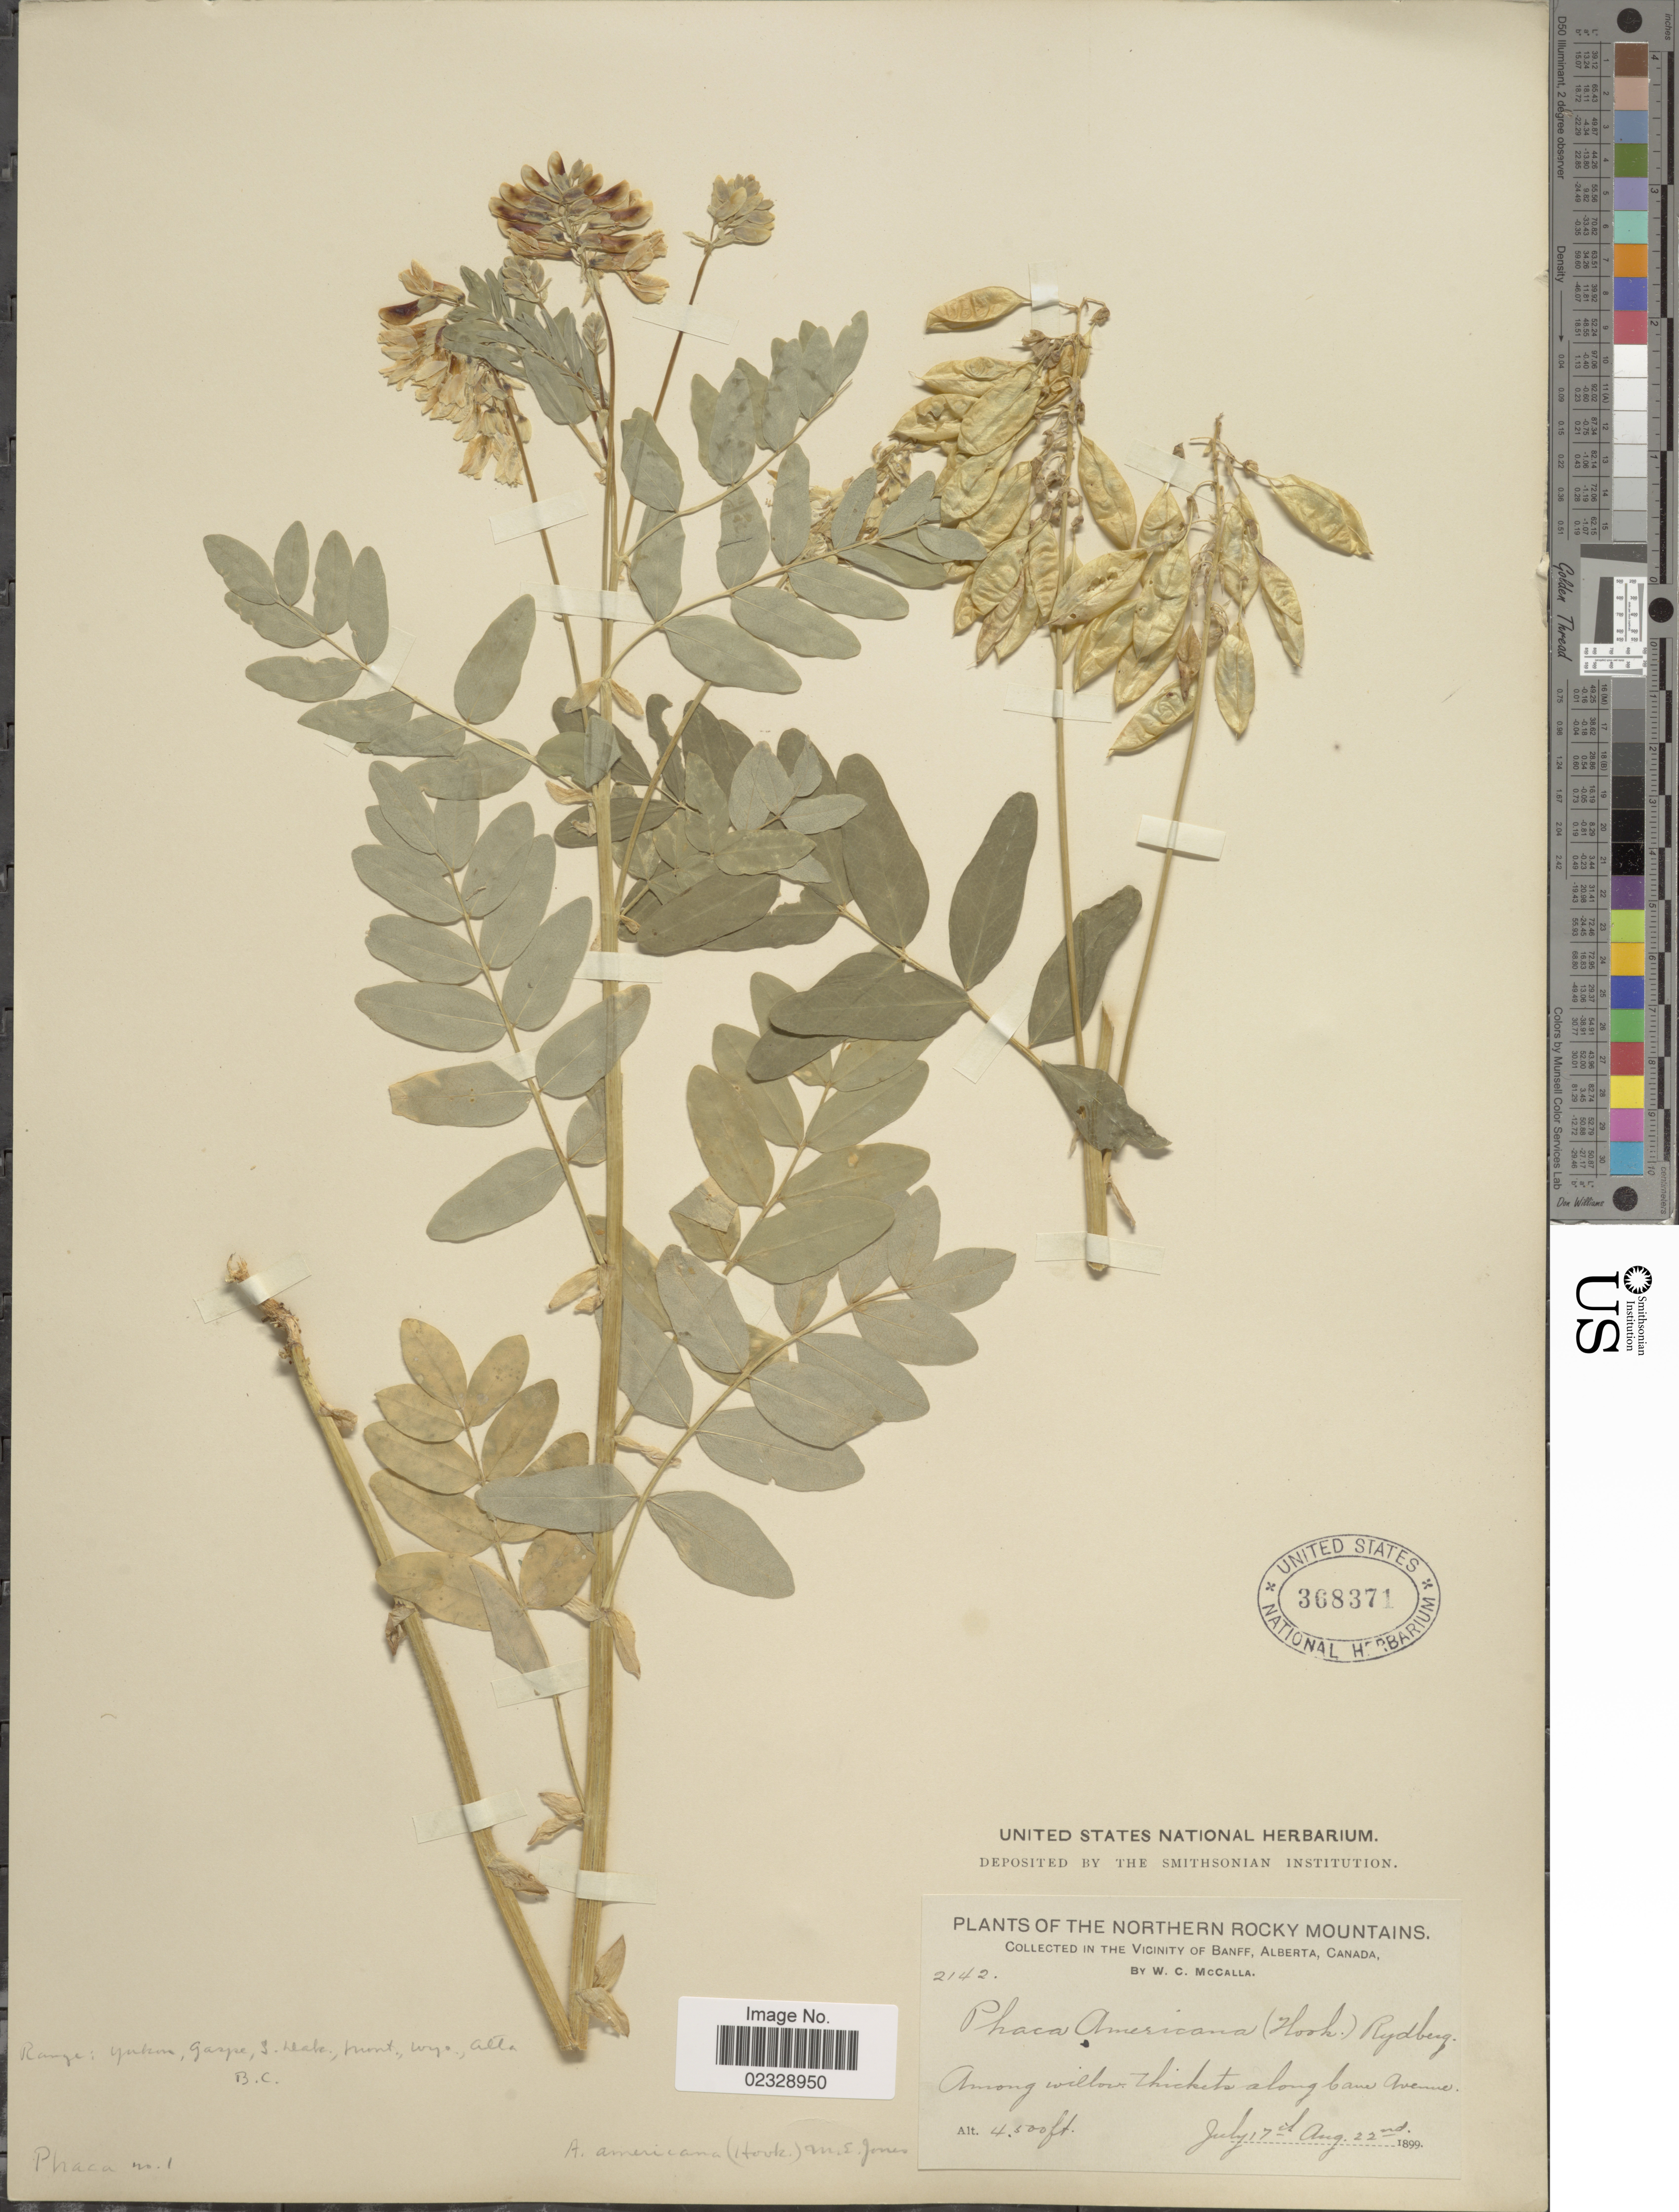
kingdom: Plantae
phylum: Tracheophyta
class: Magnoliopsida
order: Fabales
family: Fabaceae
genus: Astragalus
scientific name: Astragalus americanus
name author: (Hook.) M.E. Jones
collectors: W. McCalla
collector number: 2142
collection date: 1899-07-17/1899-08-22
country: Canada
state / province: Alberta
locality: The Northern Rocky Mountains, In the Vicinity of Banff, Among willow thickets along Cane Avenue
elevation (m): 1372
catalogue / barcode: US 368371